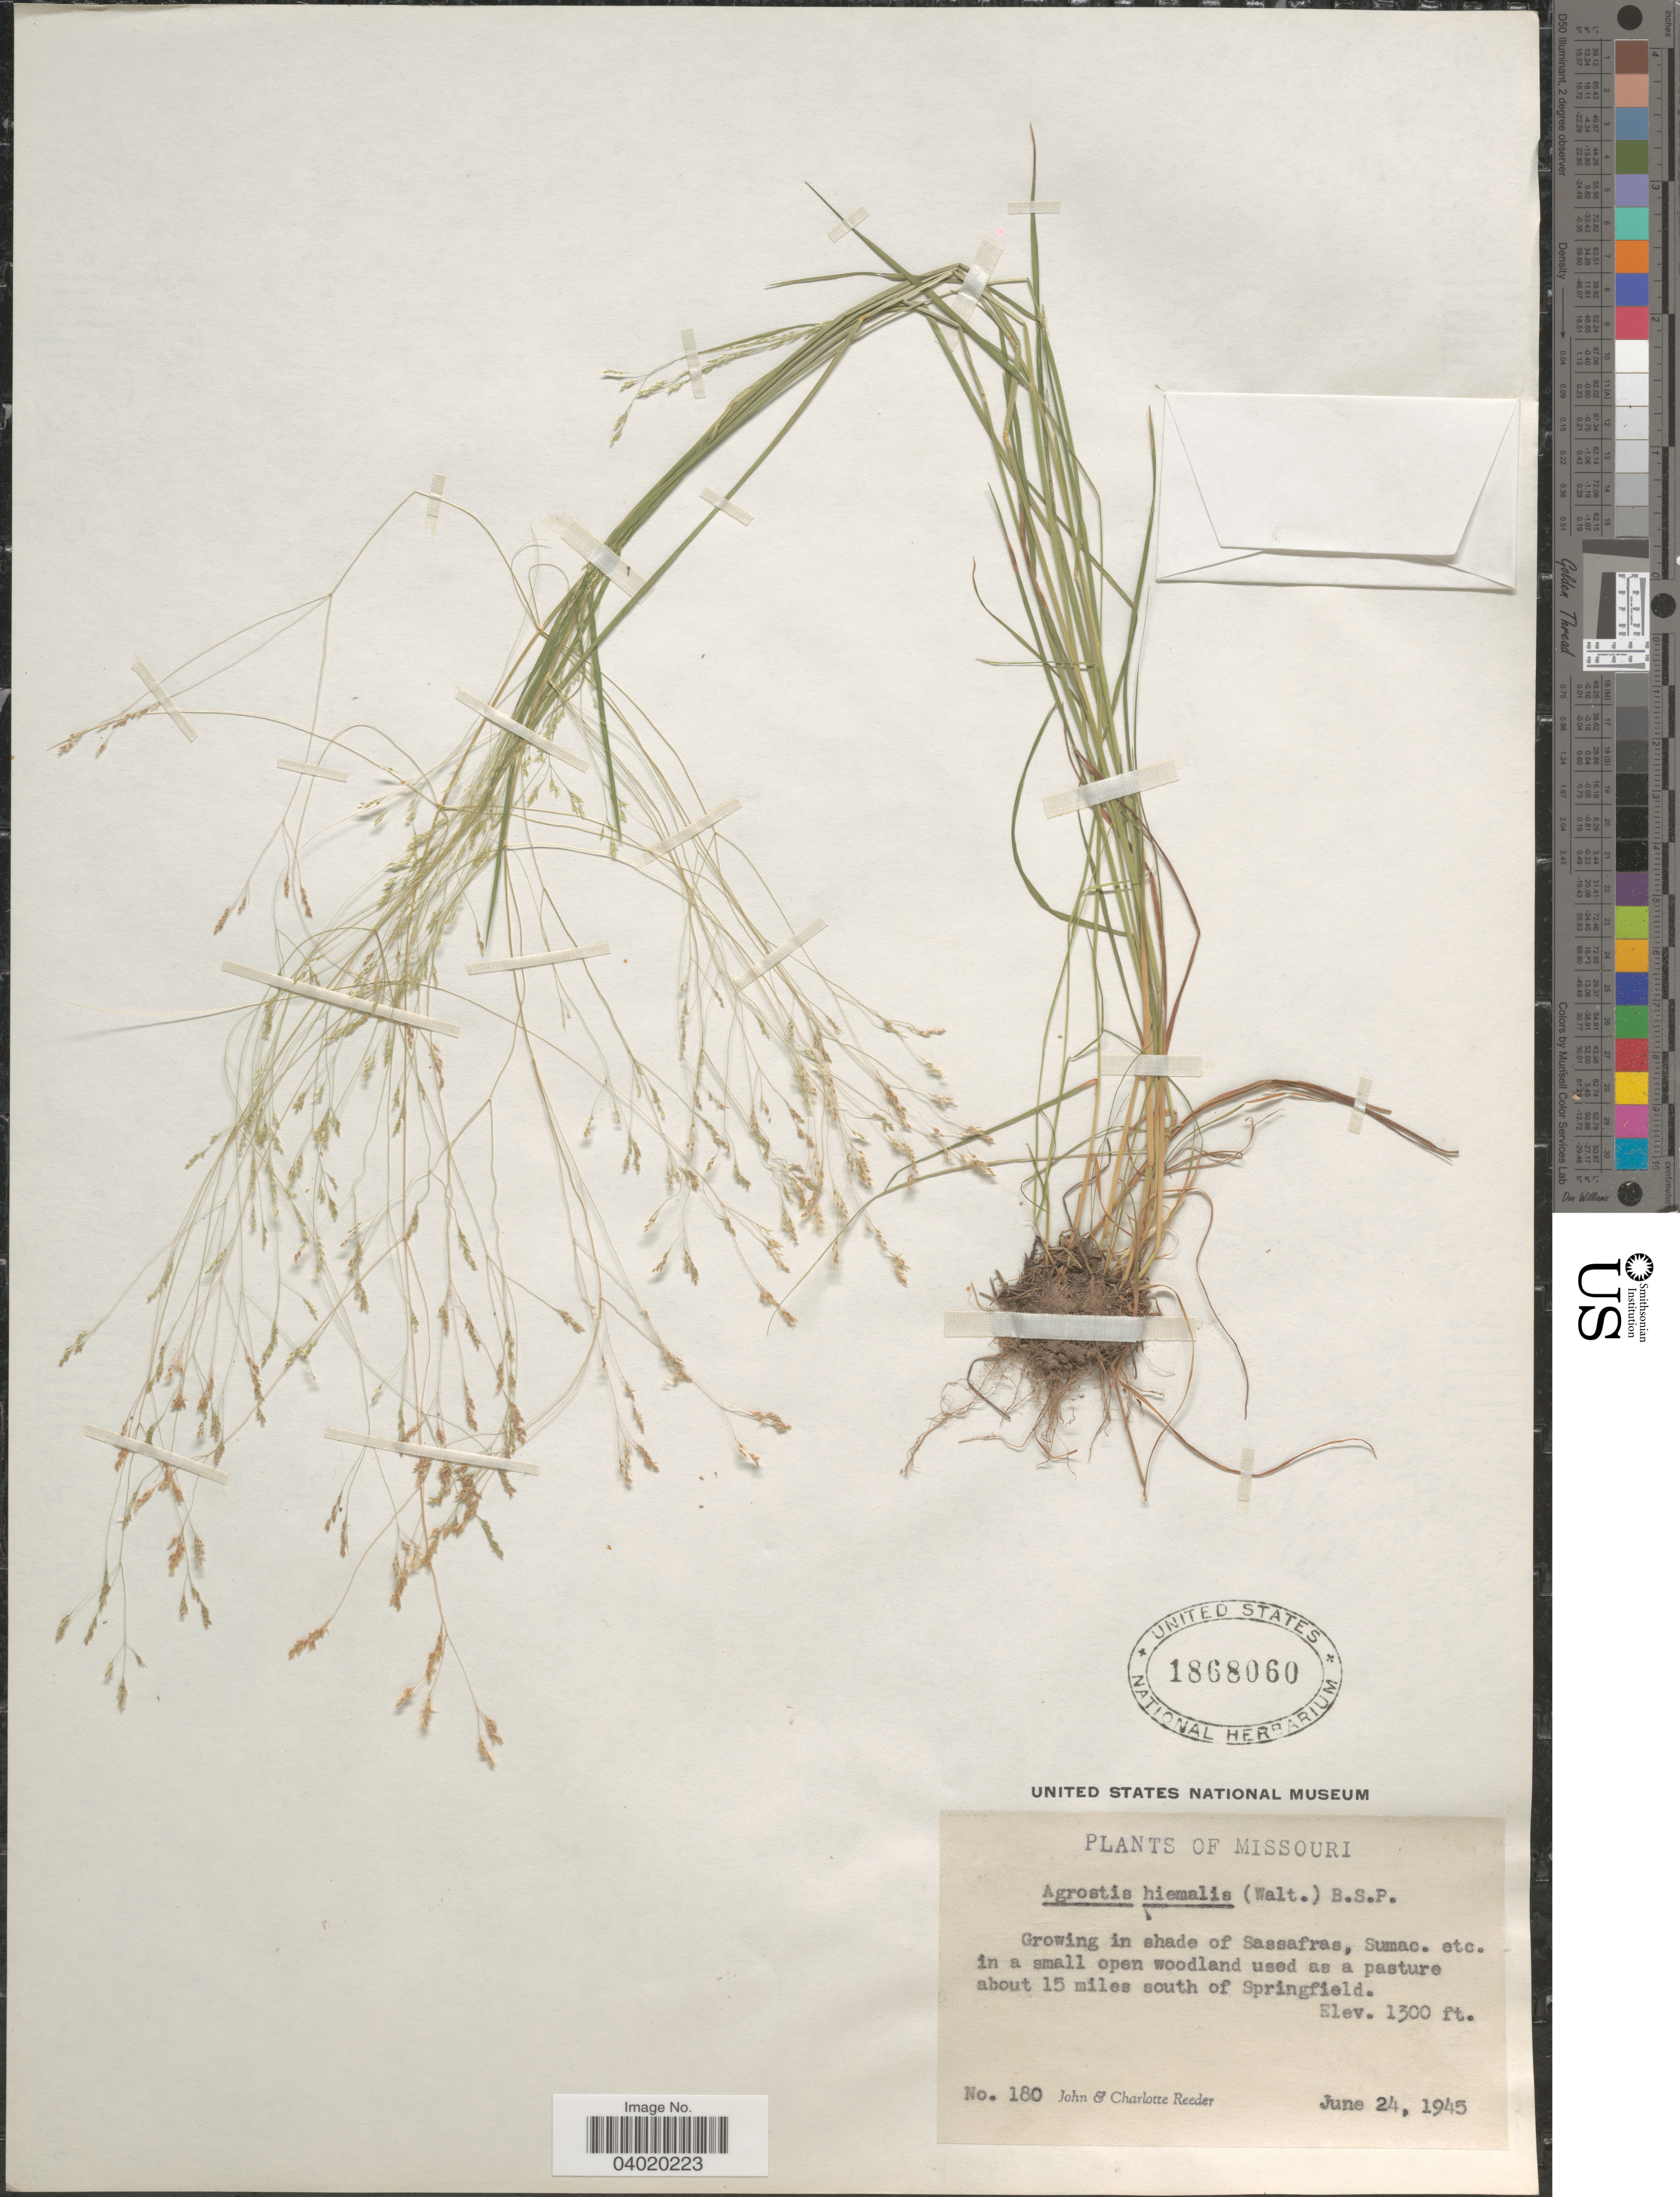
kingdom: Plantae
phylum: Tracheophyta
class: Liliopsida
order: Poales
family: Poaceae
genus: Agrostis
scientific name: Agrostis hyemalis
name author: (Walter) Britton et al.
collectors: J. R. Reeder & C. G. Reeder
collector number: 180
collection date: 1945-06-24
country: United States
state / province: Missouri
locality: About 15 miles south of Springfield.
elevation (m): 396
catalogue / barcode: US 1868060